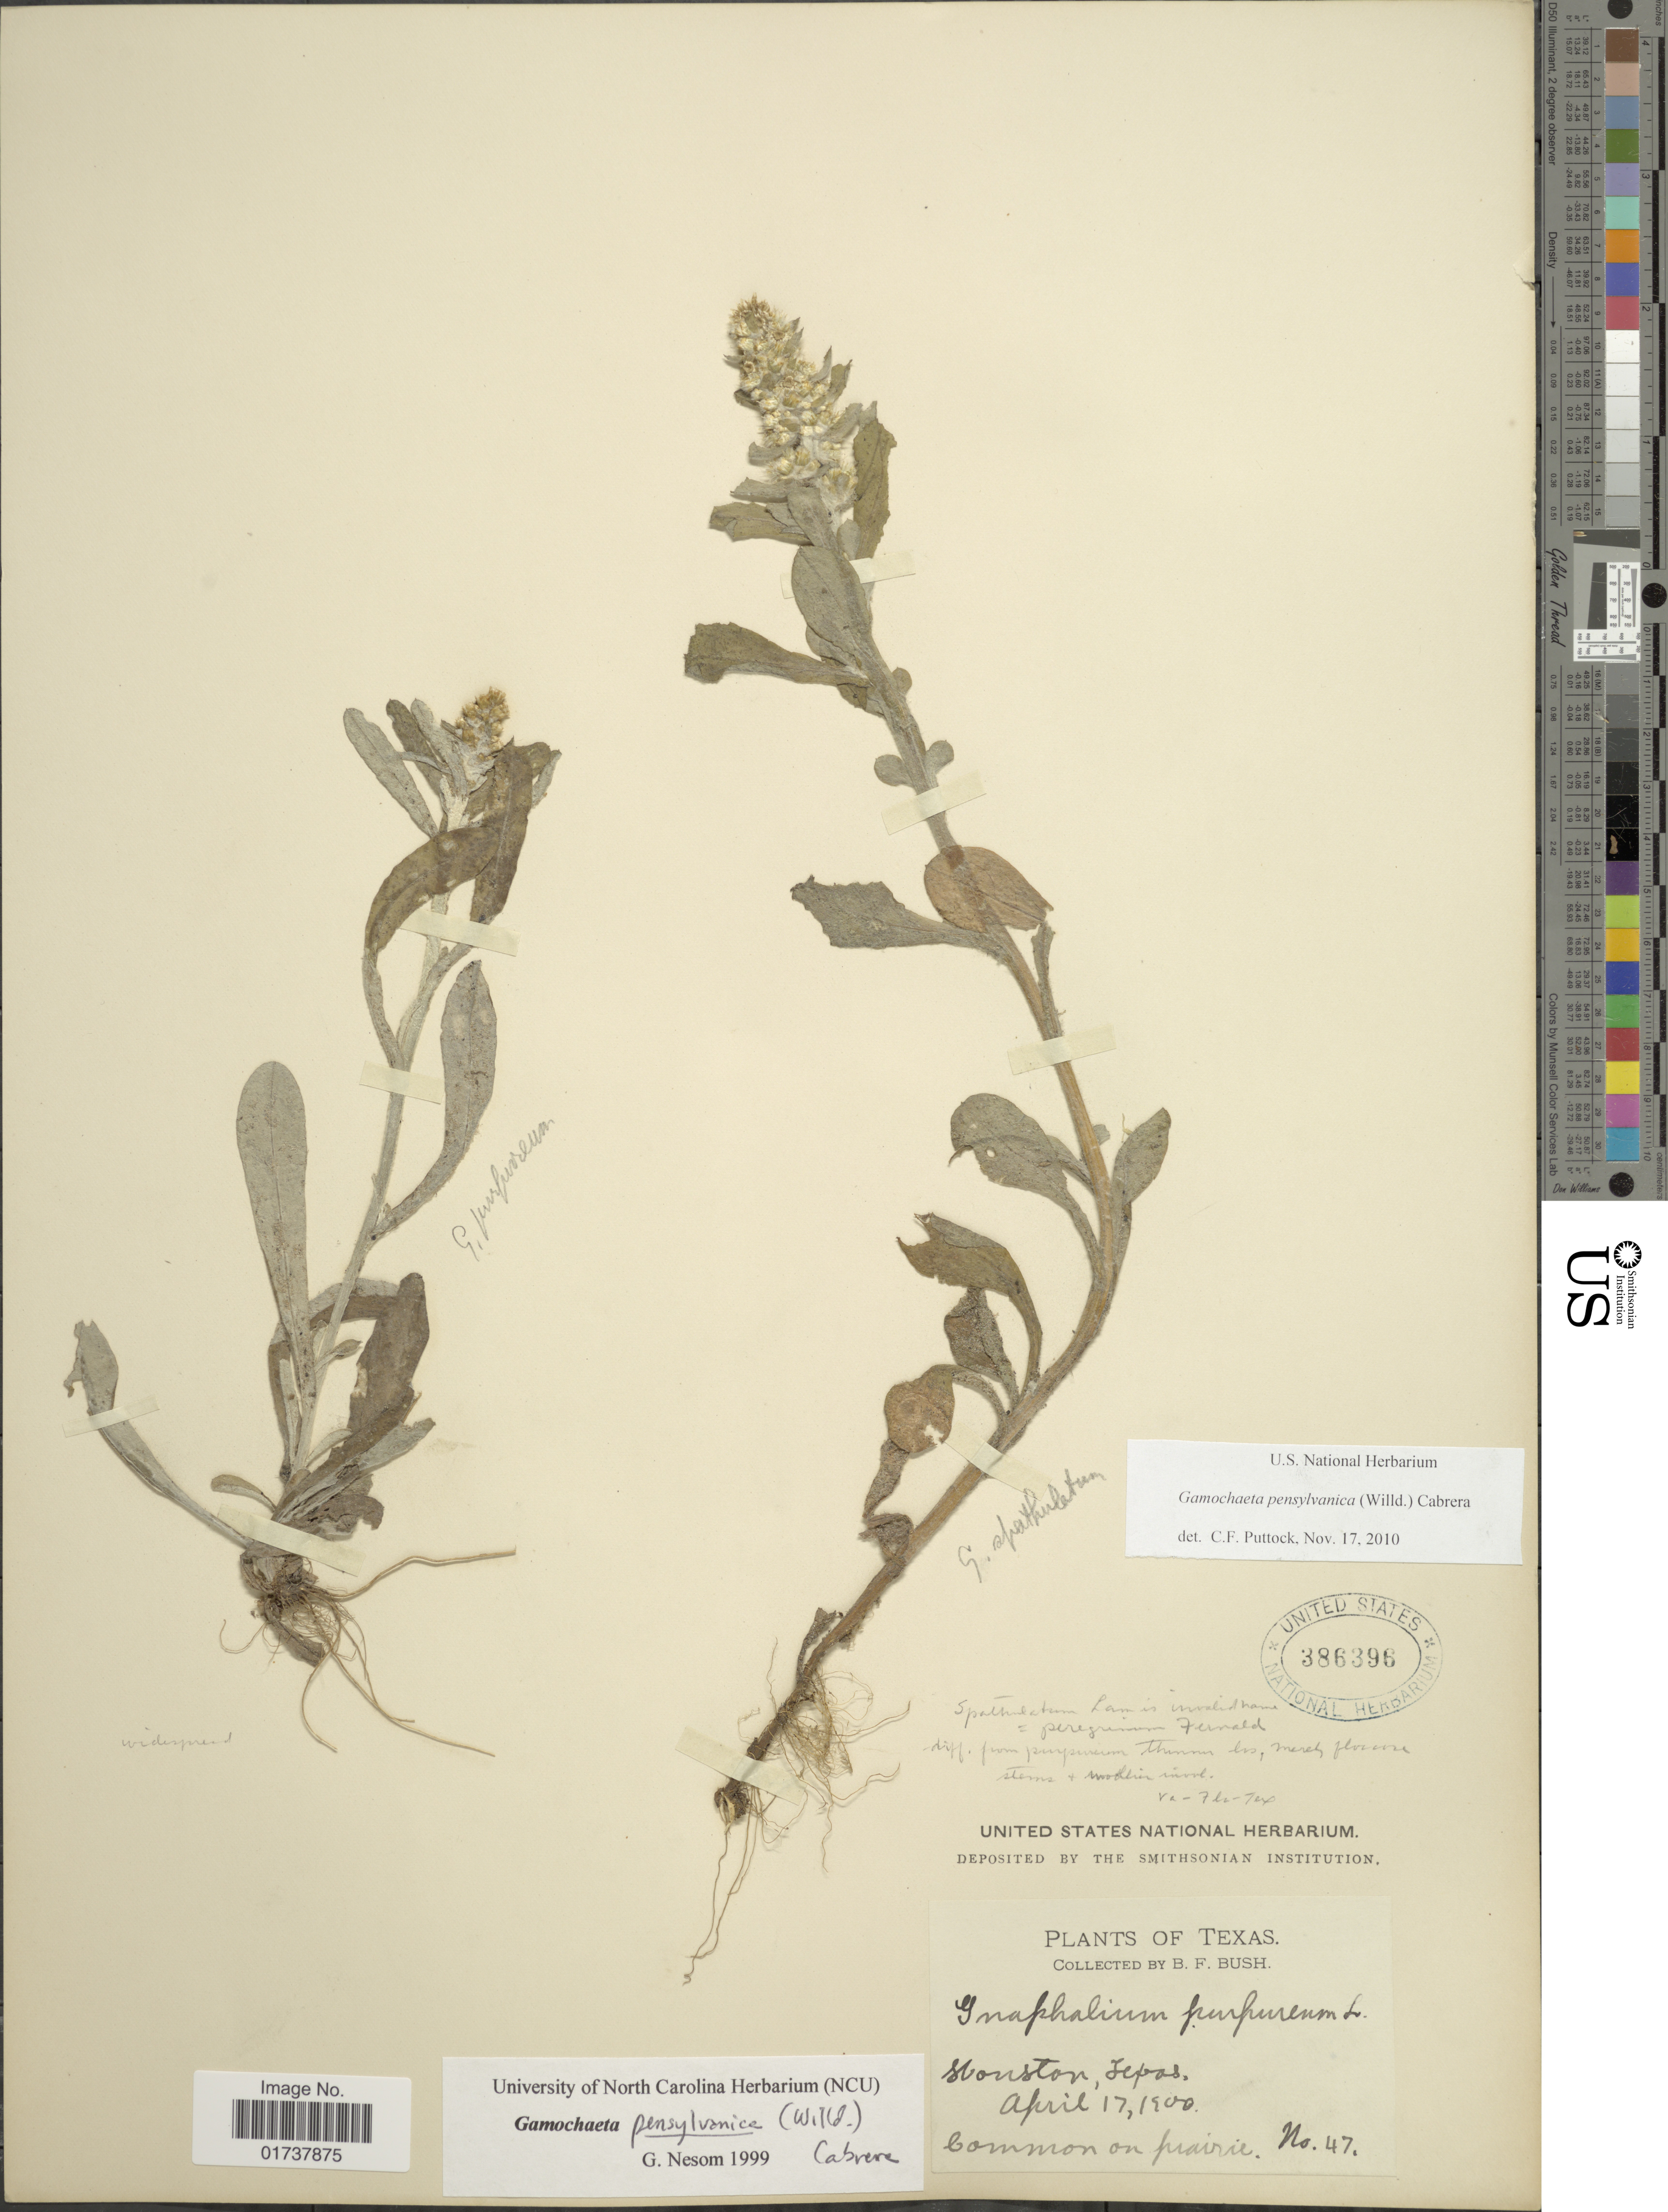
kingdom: Plantae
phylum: Tracheophyta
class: Magnoliopsida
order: Asterales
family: Asteraceae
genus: Gamochaeta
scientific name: Gamochaeta pensylvanica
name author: (Willd.) Cabrera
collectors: B. F. Bush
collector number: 47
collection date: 1900-04-17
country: United States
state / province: Texas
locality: Houston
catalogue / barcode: US 386396